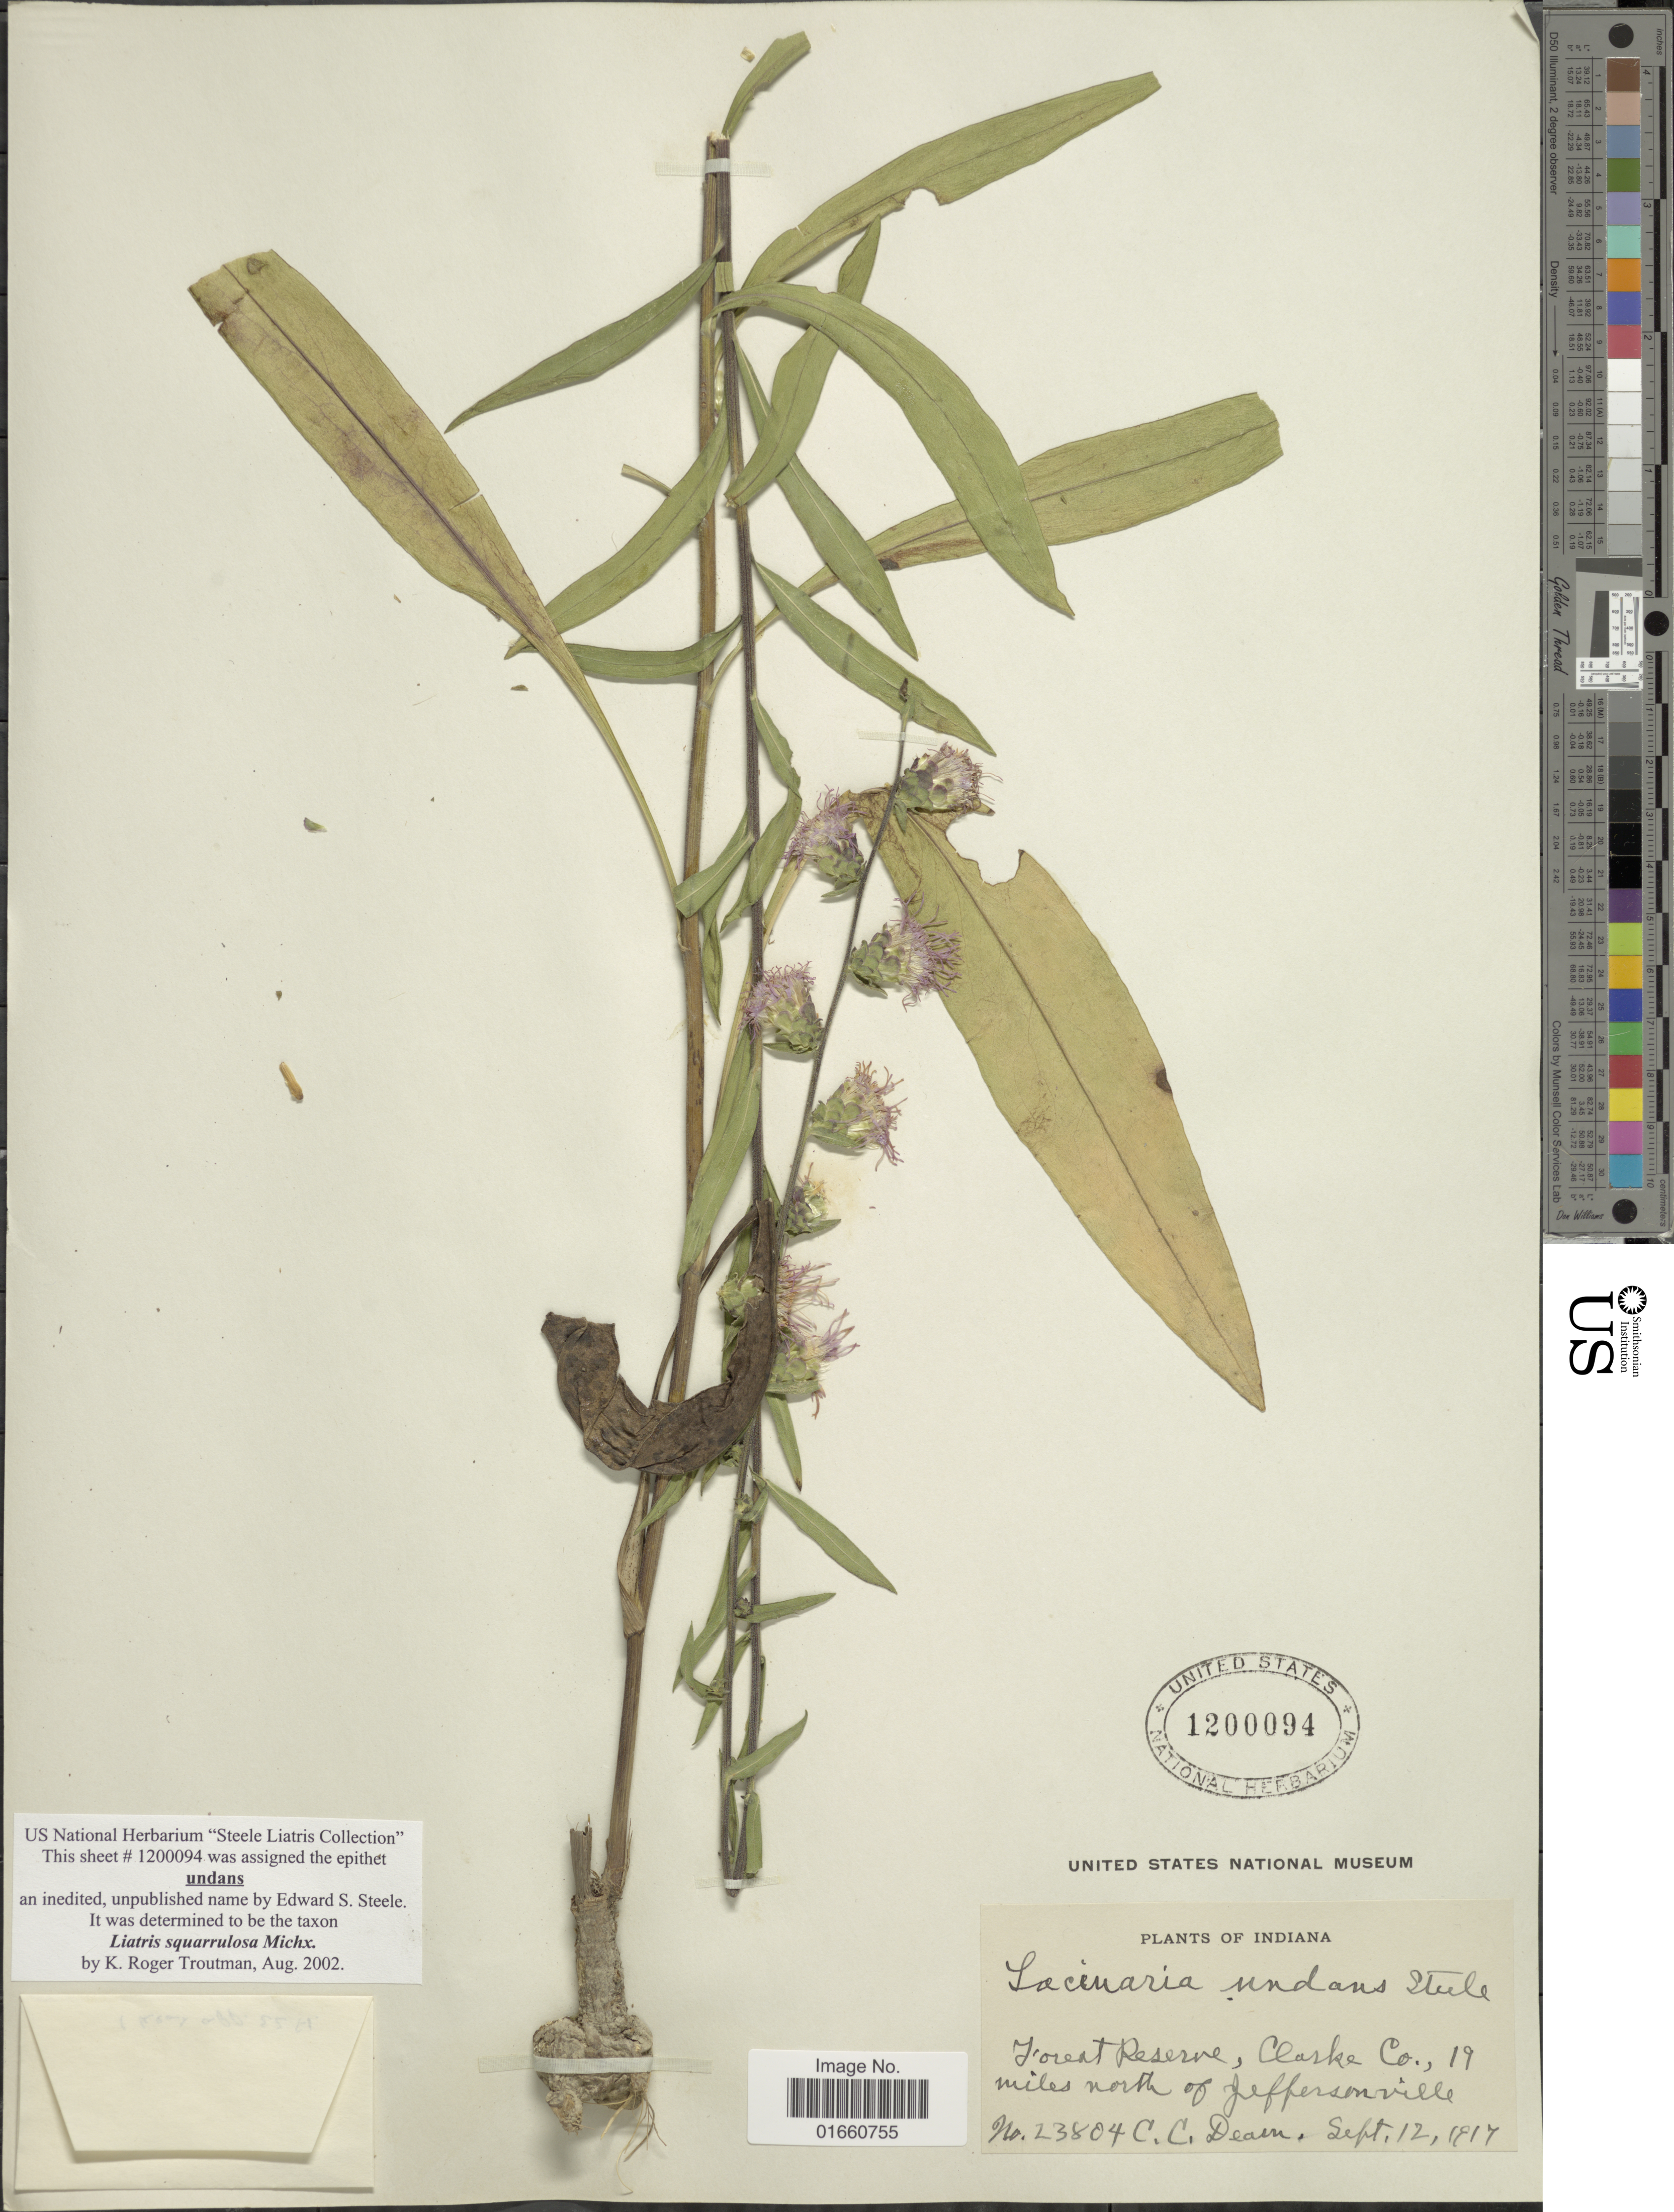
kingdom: Plantae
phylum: Tracheophyta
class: Magnoliopsida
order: Asterales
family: Asteraceae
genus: Liatris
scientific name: Liatris squarrulosa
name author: Michx.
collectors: C. C. Deam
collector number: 23804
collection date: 1917-09-12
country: United States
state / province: Indiana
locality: Forest reserve, Clark Co. 19 miles north of Jeffersonville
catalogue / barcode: US 1200094